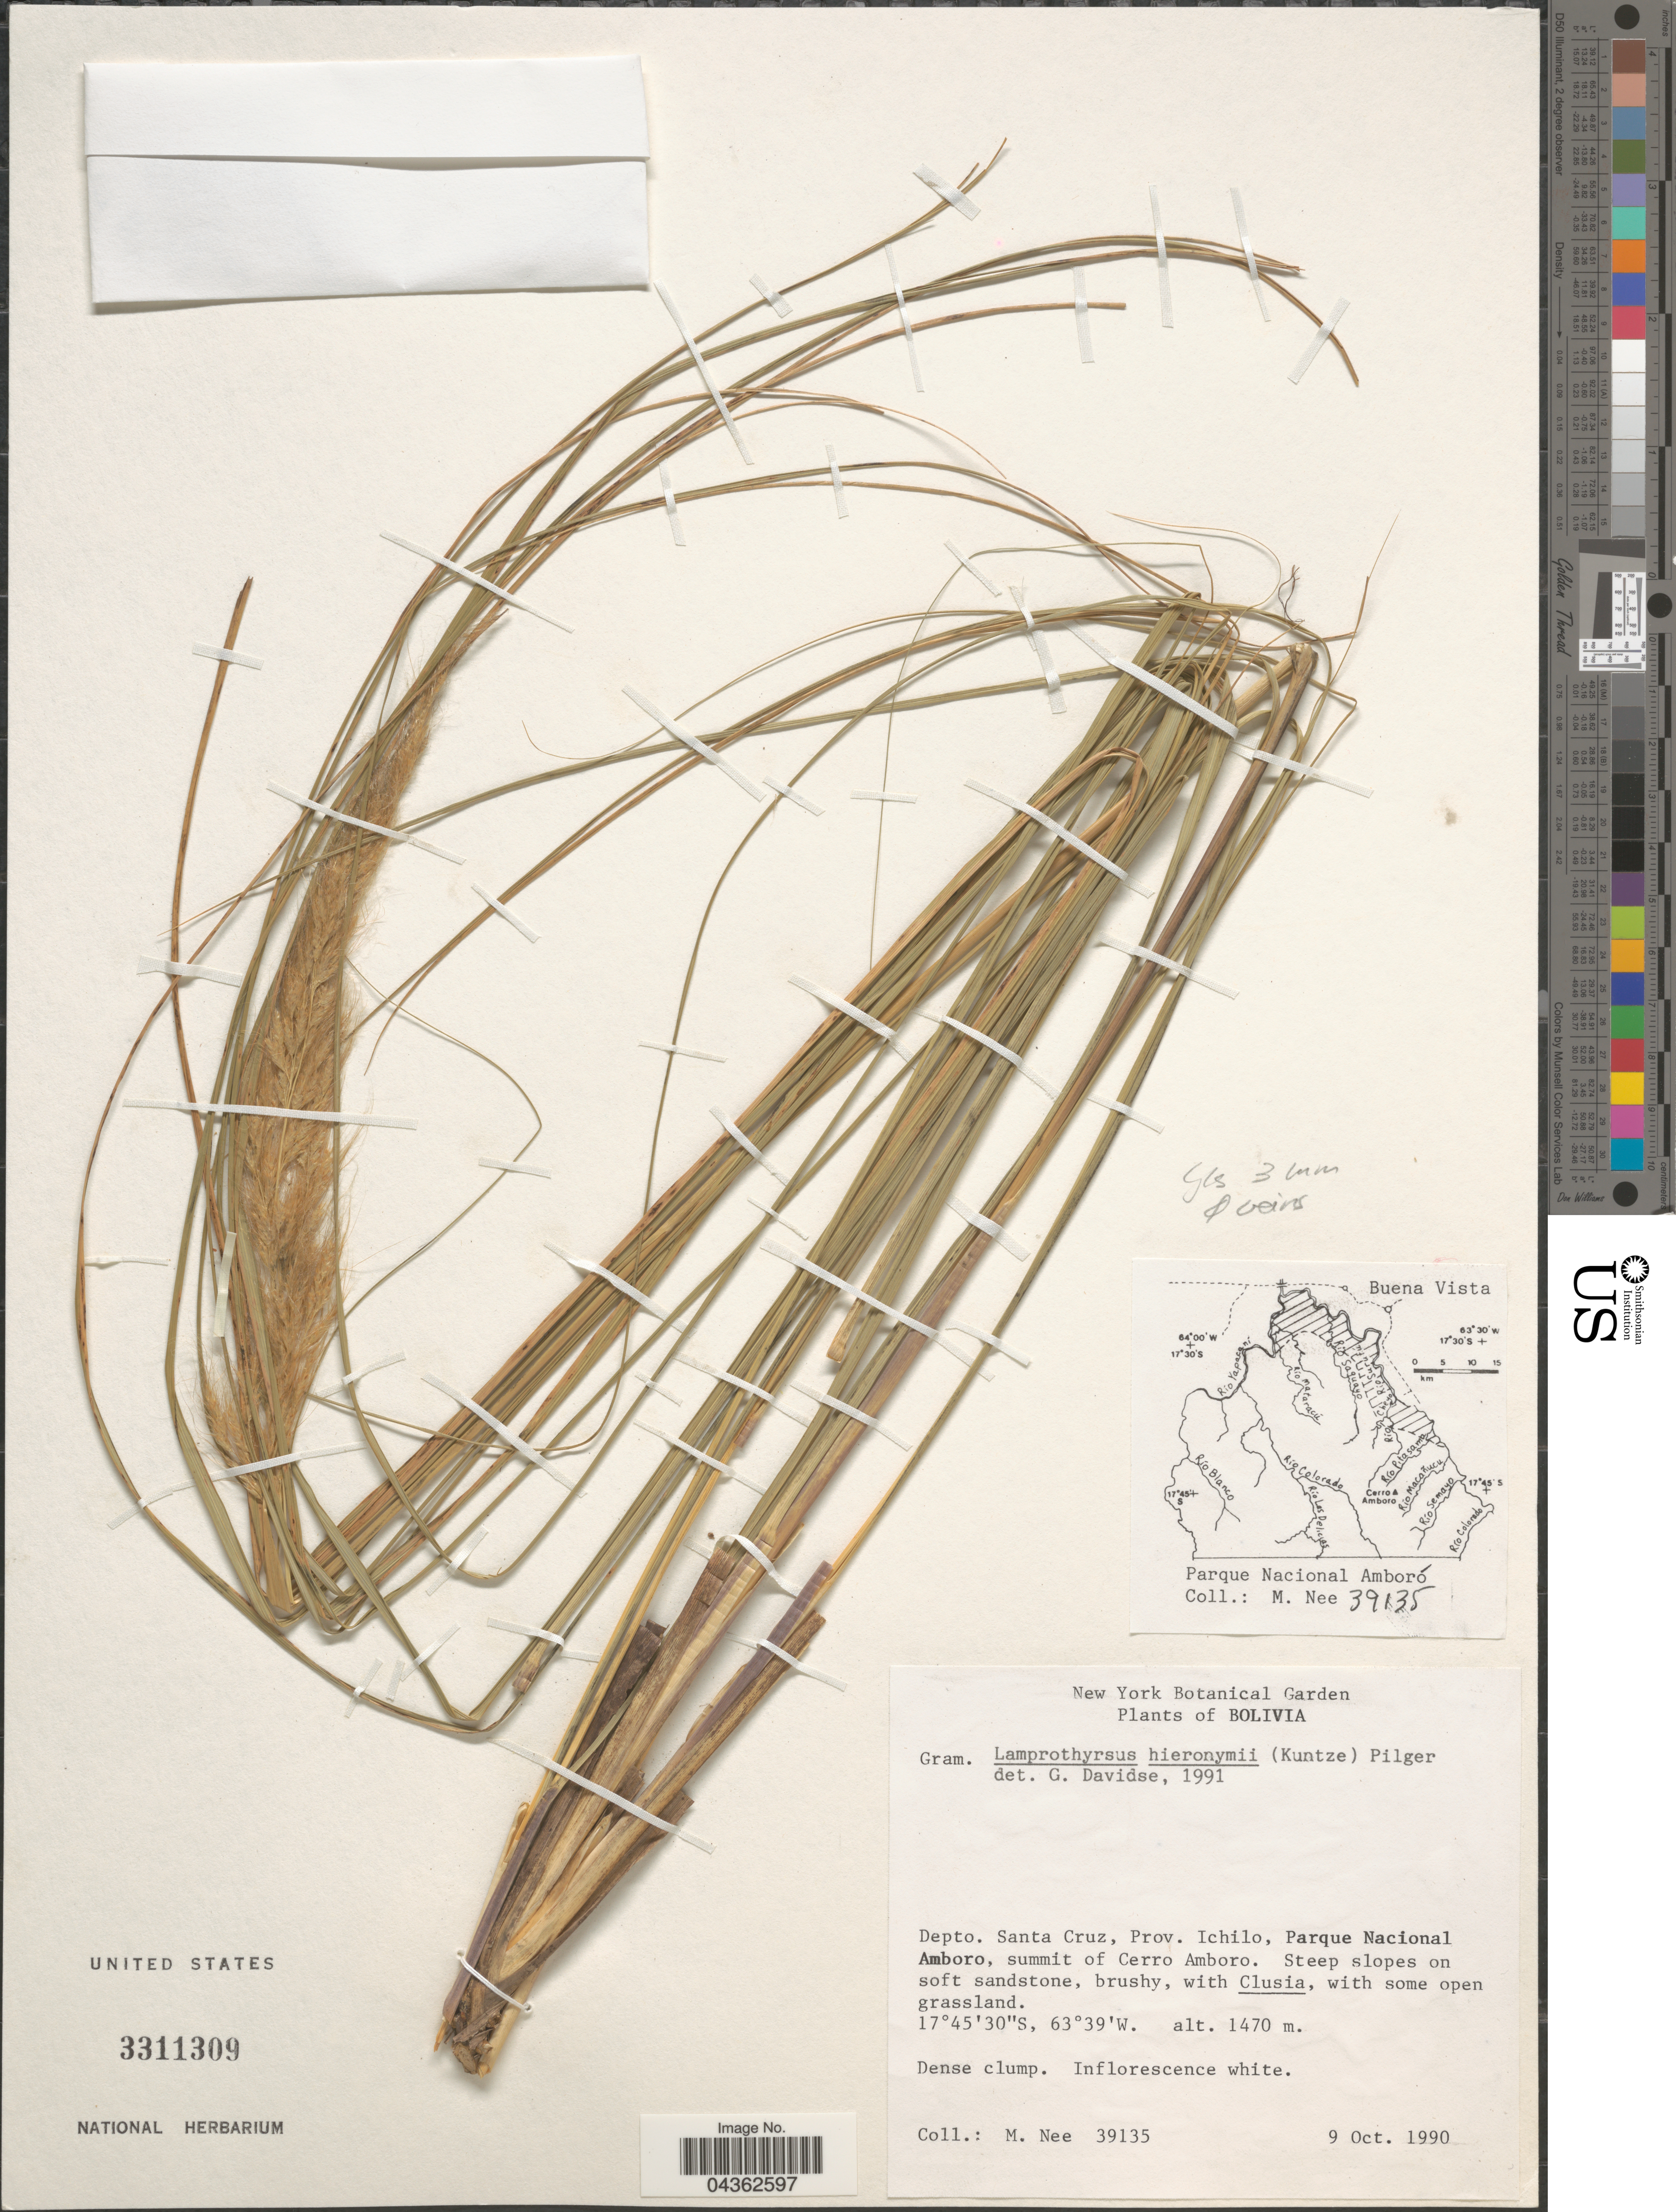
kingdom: Plantae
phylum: Tracheophyta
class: Liliopsida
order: Poales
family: Poaceae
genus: Cortaderia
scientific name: Cortaderia hieronymi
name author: (Kuntze) H.P. Linder & N.P. Barker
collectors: M. Nee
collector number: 39135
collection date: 1990-10-09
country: Bolivia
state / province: Santa Cruz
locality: Depto. Santa Cruz, Prov. Ichilo, Parque Nacional Amboro, summit of Cerro Amboro.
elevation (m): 1470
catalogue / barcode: US 3311309